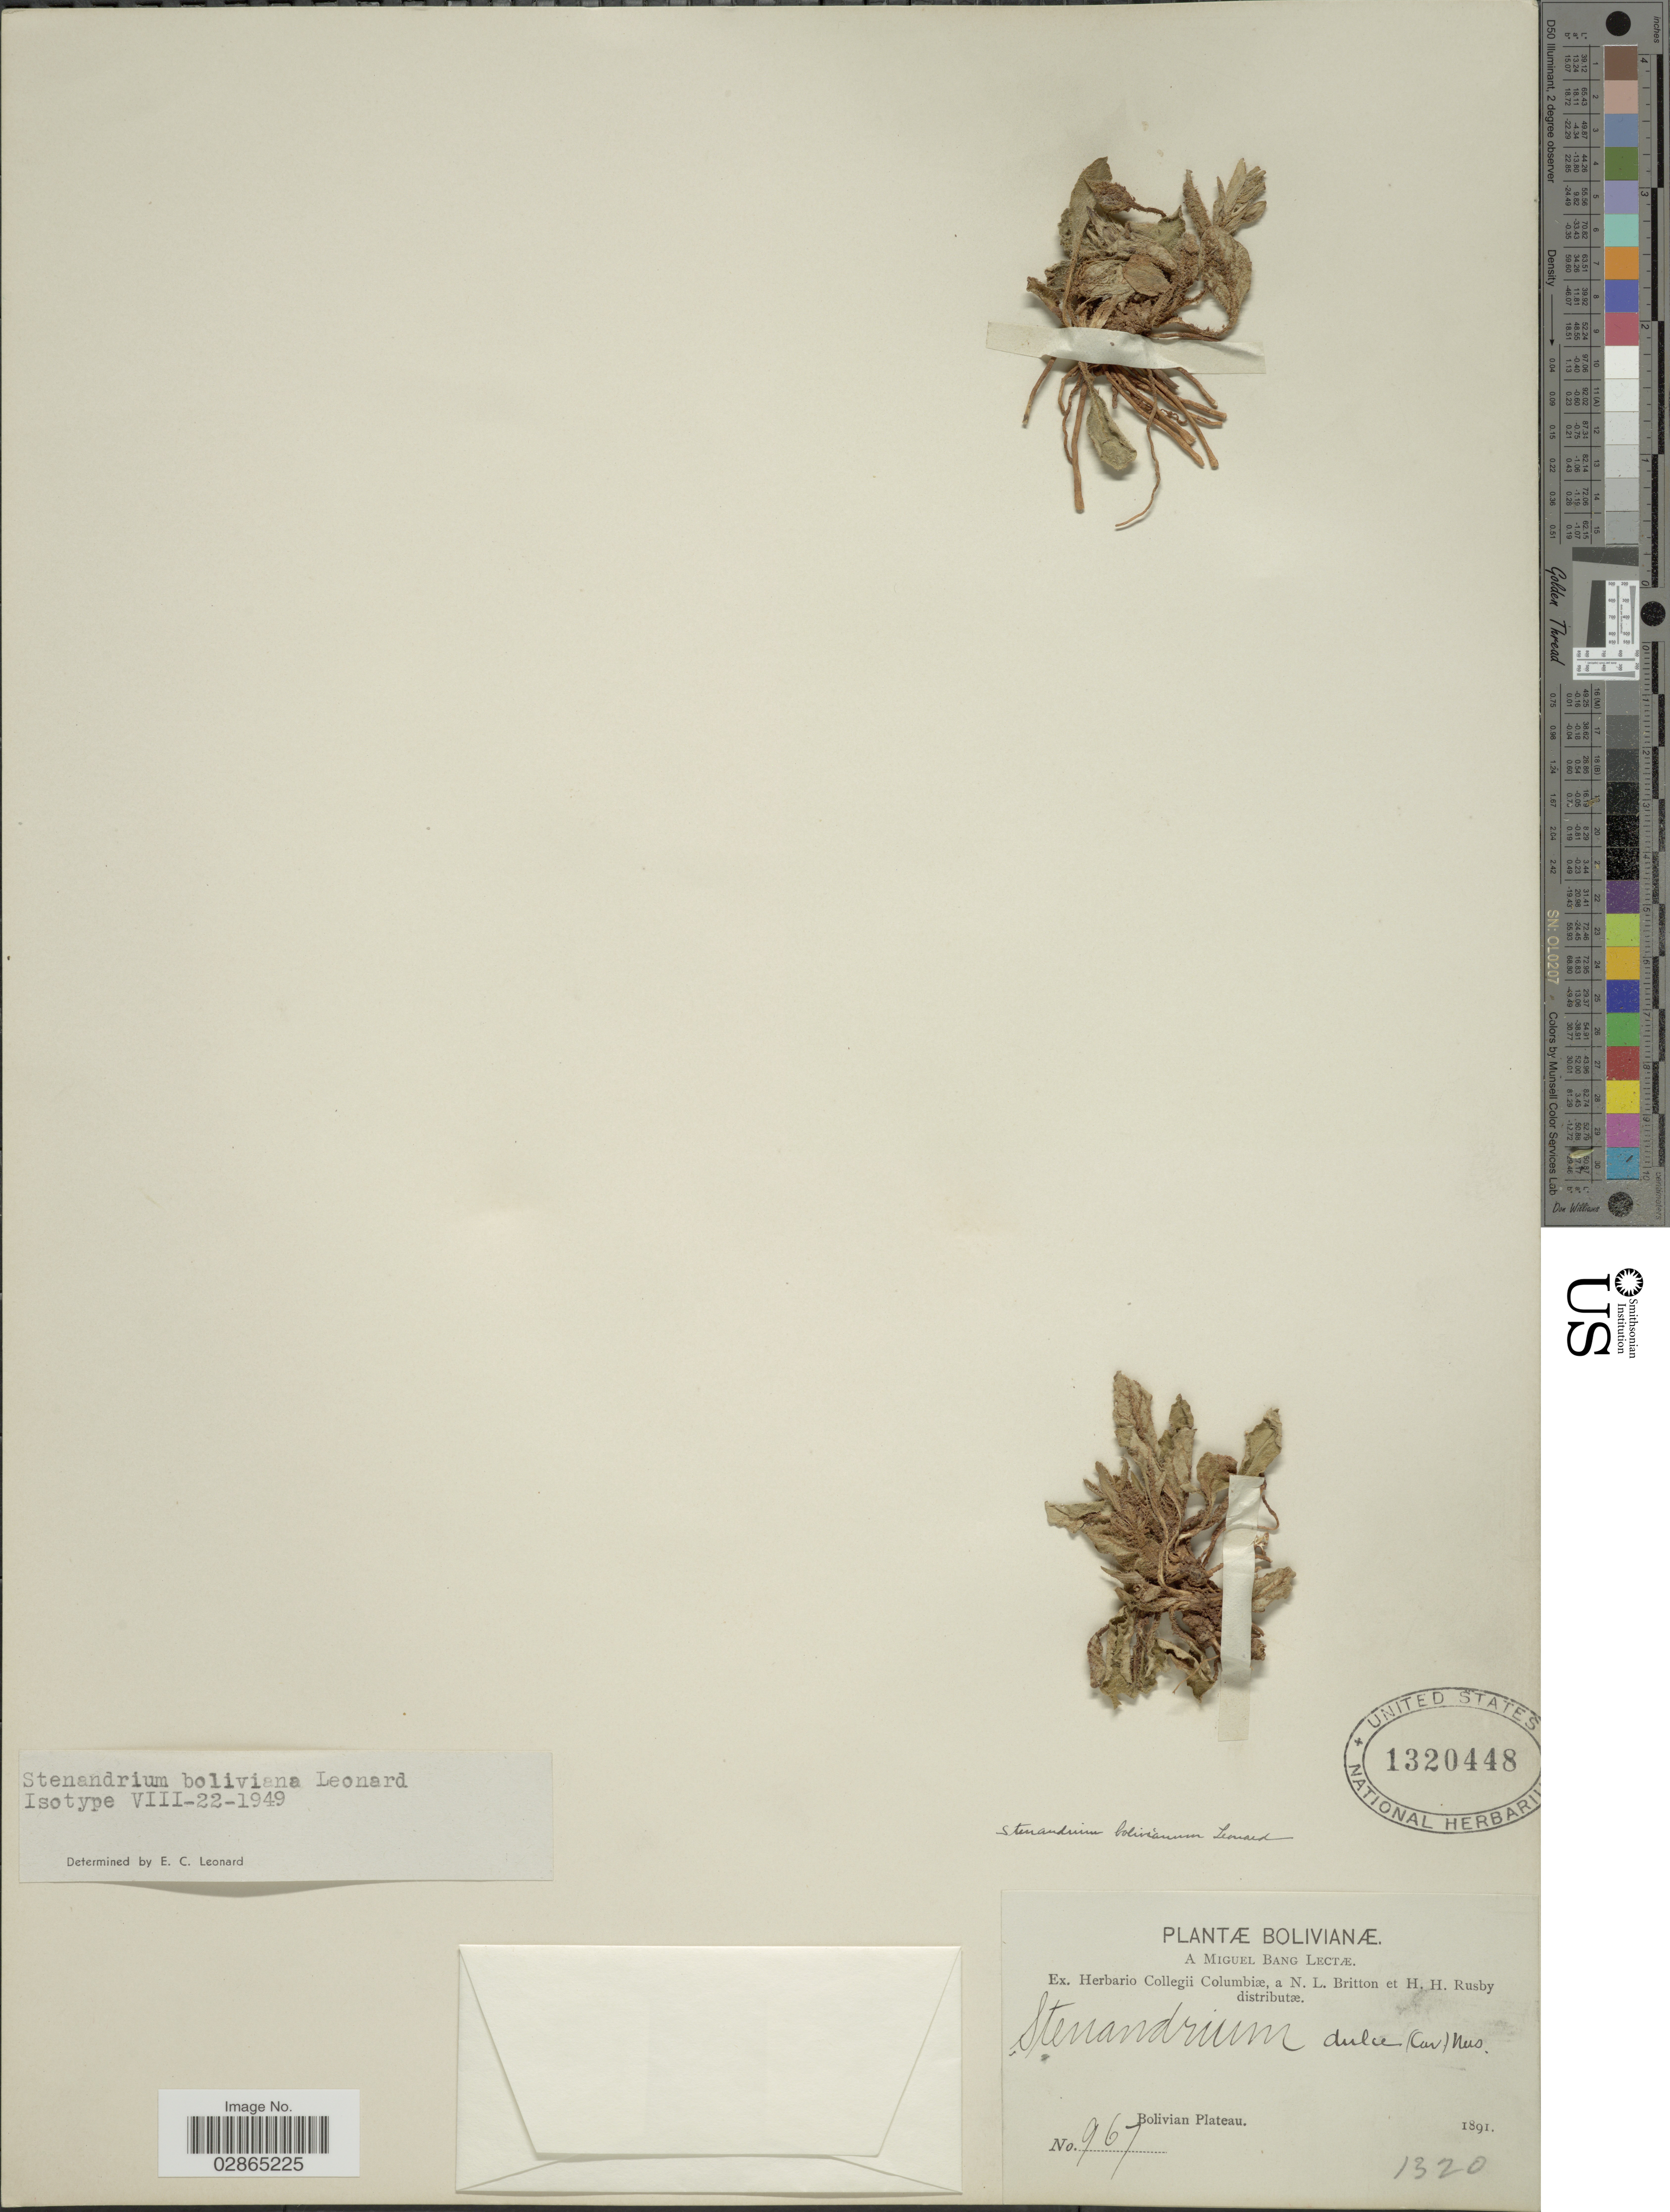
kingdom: Plantae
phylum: Tracheophyta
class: Magnoliopsida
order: Lamiales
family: Acanthaceae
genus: Stenandrium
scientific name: Stenandrium dulce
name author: (Cav.) Nees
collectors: M. Bang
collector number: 967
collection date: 1891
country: Bolivia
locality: Bolivian Plateau.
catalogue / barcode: US 1320448